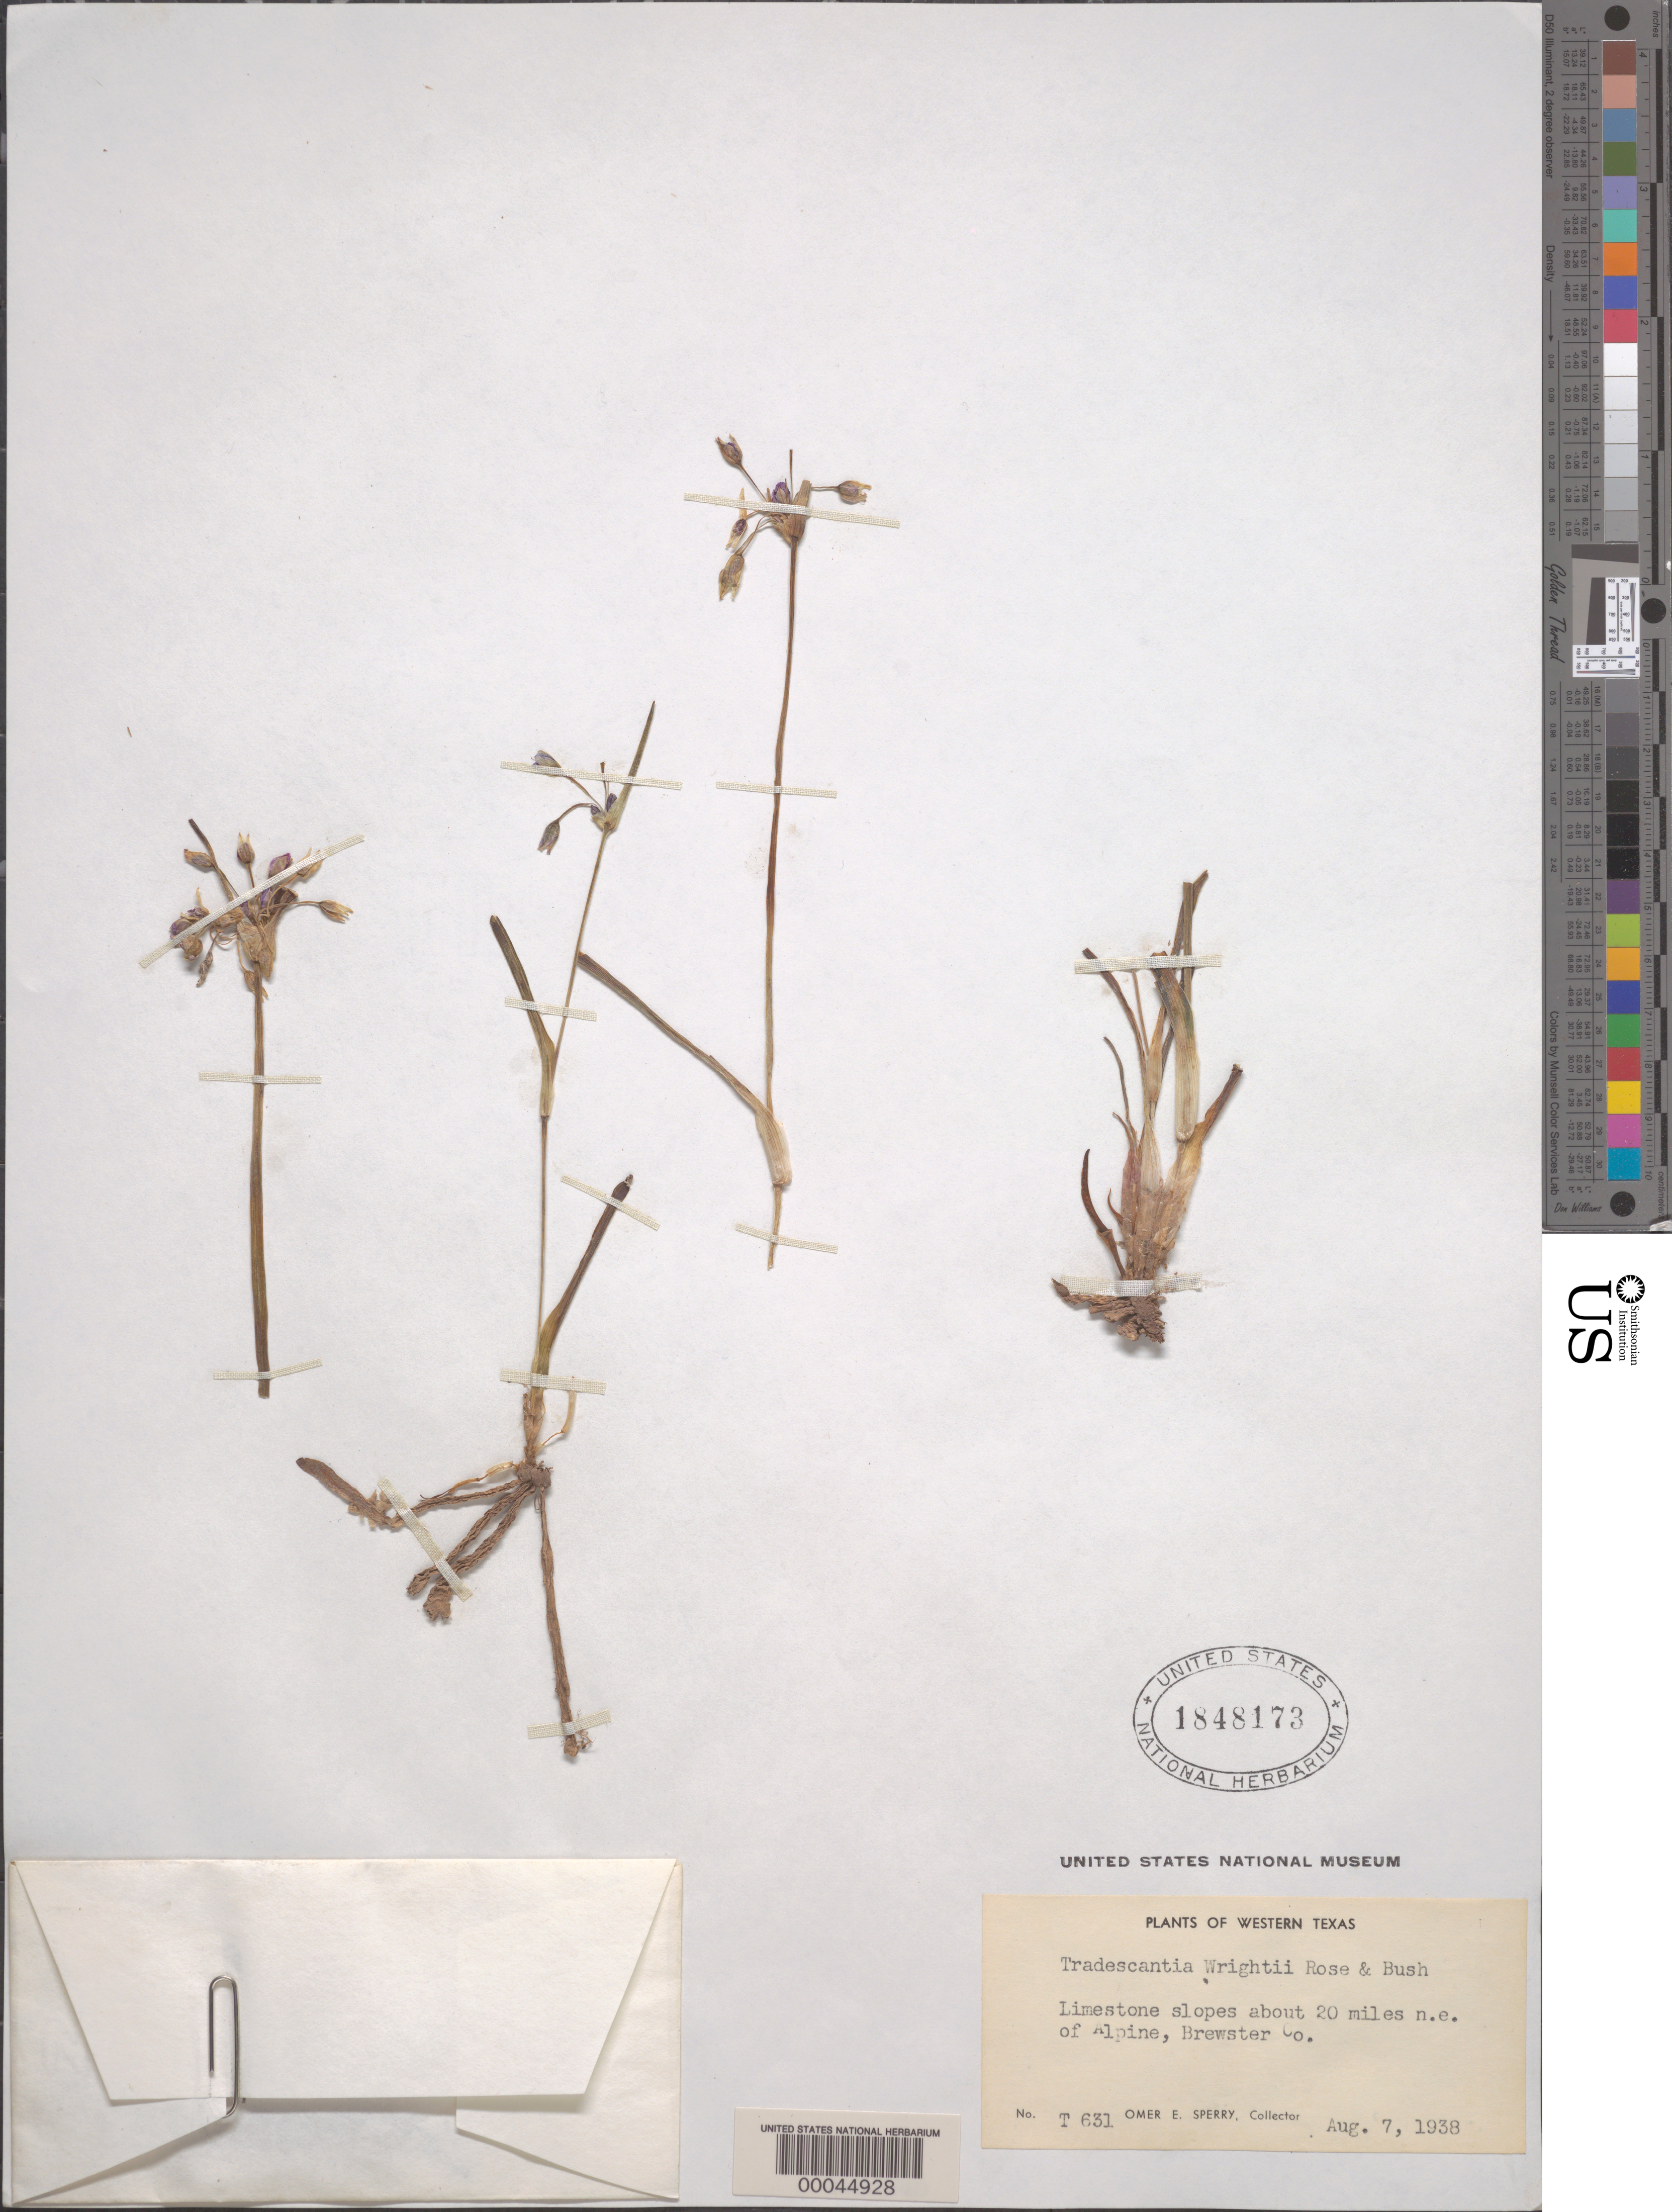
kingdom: Plantae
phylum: Tracheophyta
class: Liliopsida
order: Commelinales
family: Commelinaceae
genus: Tradescantia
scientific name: Tradescantia wrightii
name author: Rose & Bush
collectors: O. E. Sperry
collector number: T631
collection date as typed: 07 Aug 1938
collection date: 1938-08-07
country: United States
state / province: Texas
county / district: Brewster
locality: Ne of alpine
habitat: Limestone slopes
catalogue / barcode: US 1848173